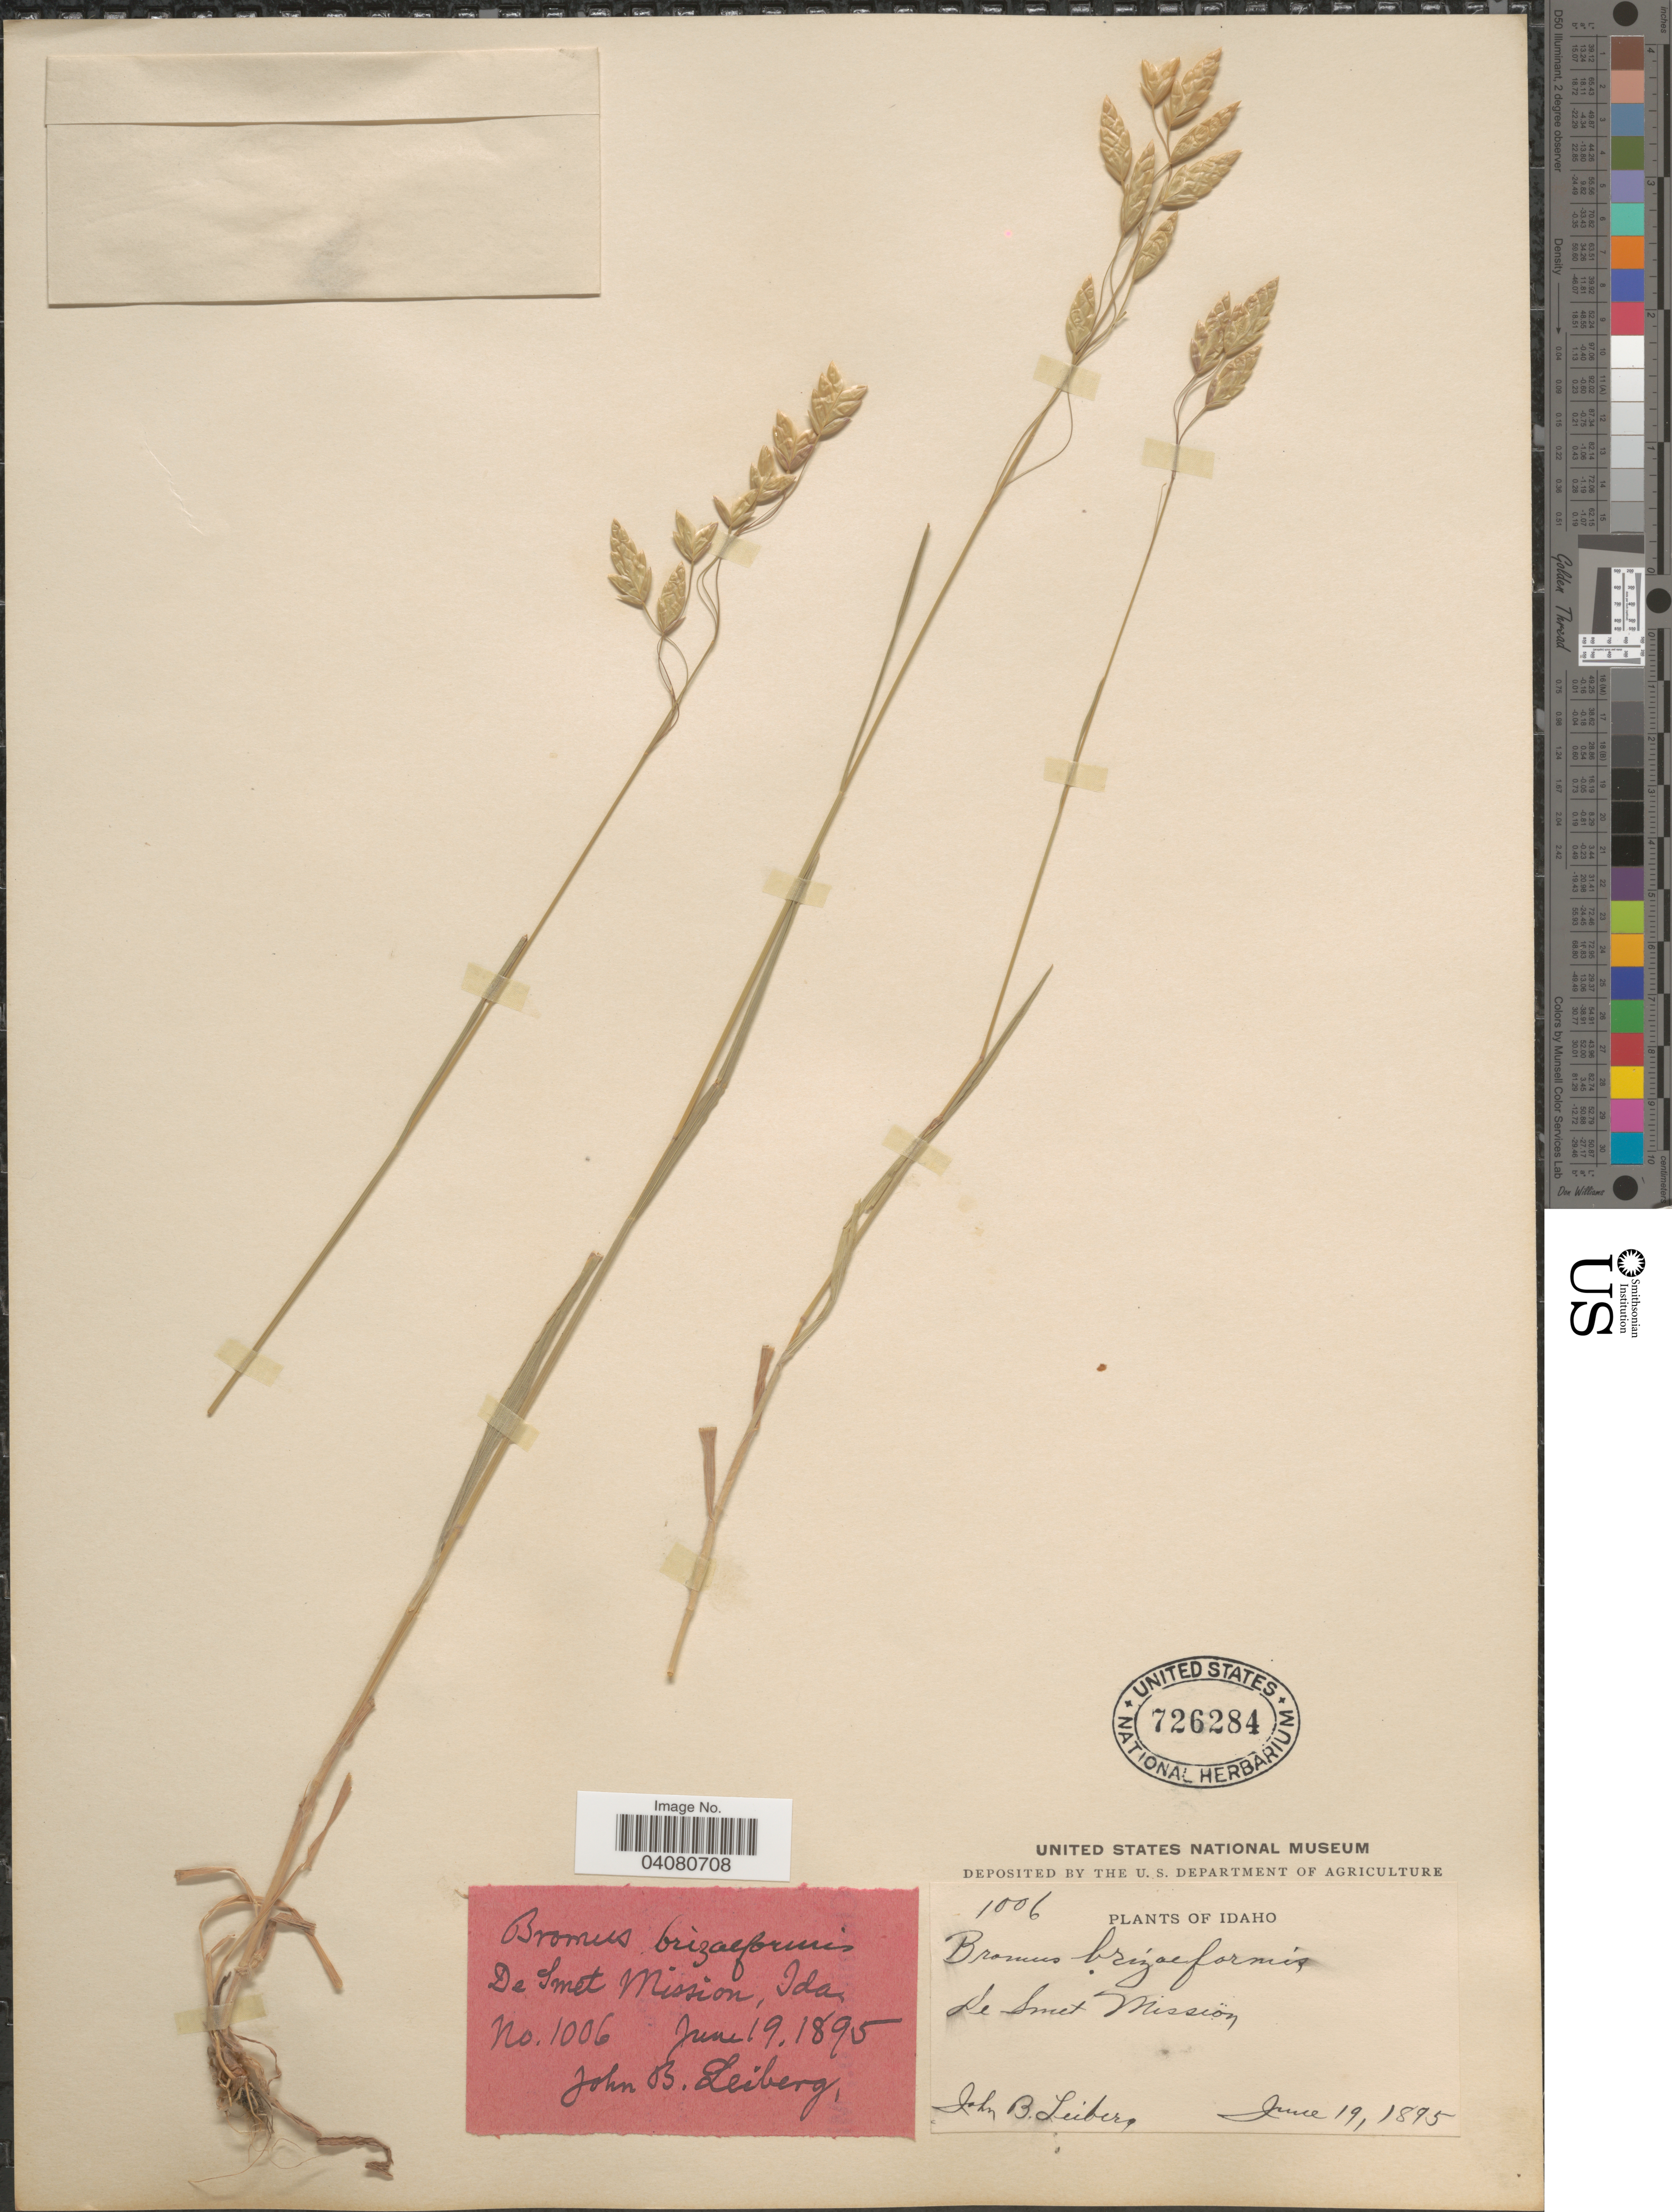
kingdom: Plantae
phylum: Tracheophyta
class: Liliopsida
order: Poales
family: Poaceae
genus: Bromus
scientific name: Bromus briziformis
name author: Fisch. & C.A. Mey.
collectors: J. B. Leiberg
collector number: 1006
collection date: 1895-06-19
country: United States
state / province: Idaho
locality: De Smet Mission.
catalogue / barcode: US 726284